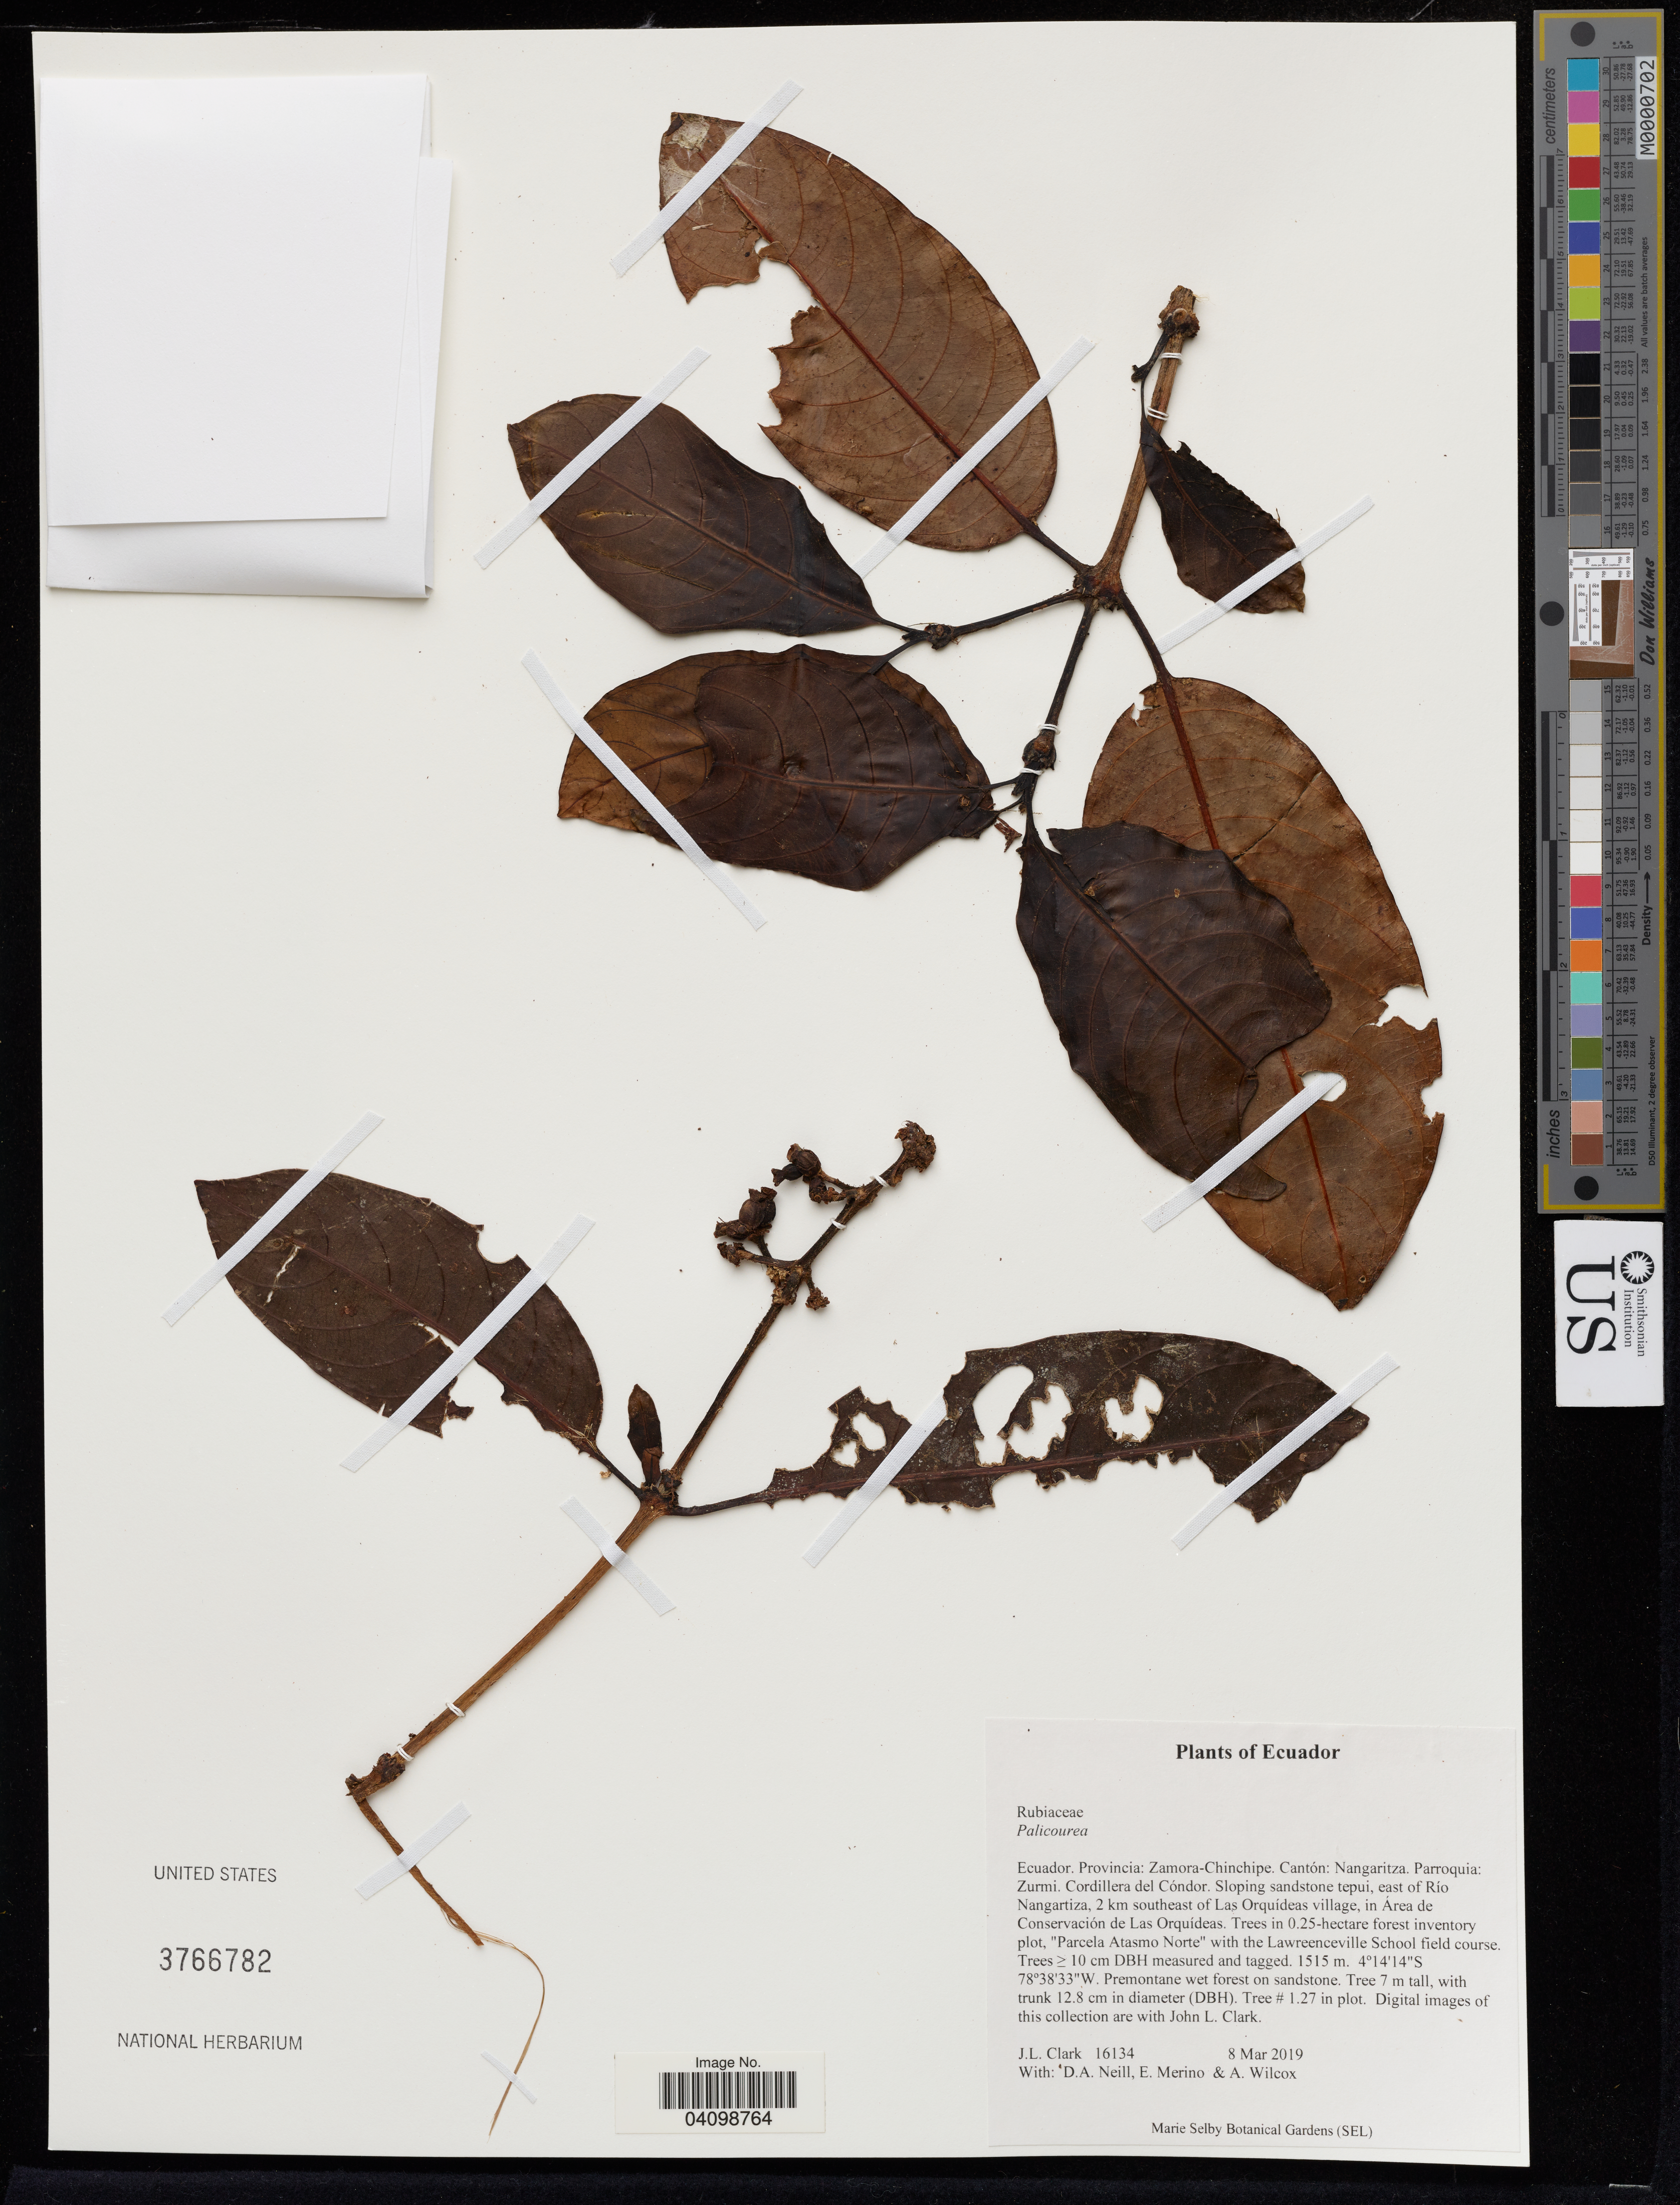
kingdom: Plantae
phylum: Tracheophyta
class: Magnoliopsida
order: Gentianales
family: Rubiaceae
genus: Palicourea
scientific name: Palicourea sp.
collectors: J. Clark, D. A. Neill & A. Wilcox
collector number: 16134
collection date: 2019-03-08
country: Ecuador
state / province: Zamora-Chinchipe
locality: Cantón: Nangaritza. Parroquia: Zurmi. Cordillera del Cóndor. Sloping sandstone tepui, east of Río Nangaritza, 2 km southeast of Las Orquídeas village, in Área de Conservación de Las Orquídeas.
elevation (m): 1515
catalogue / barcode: US 3766782